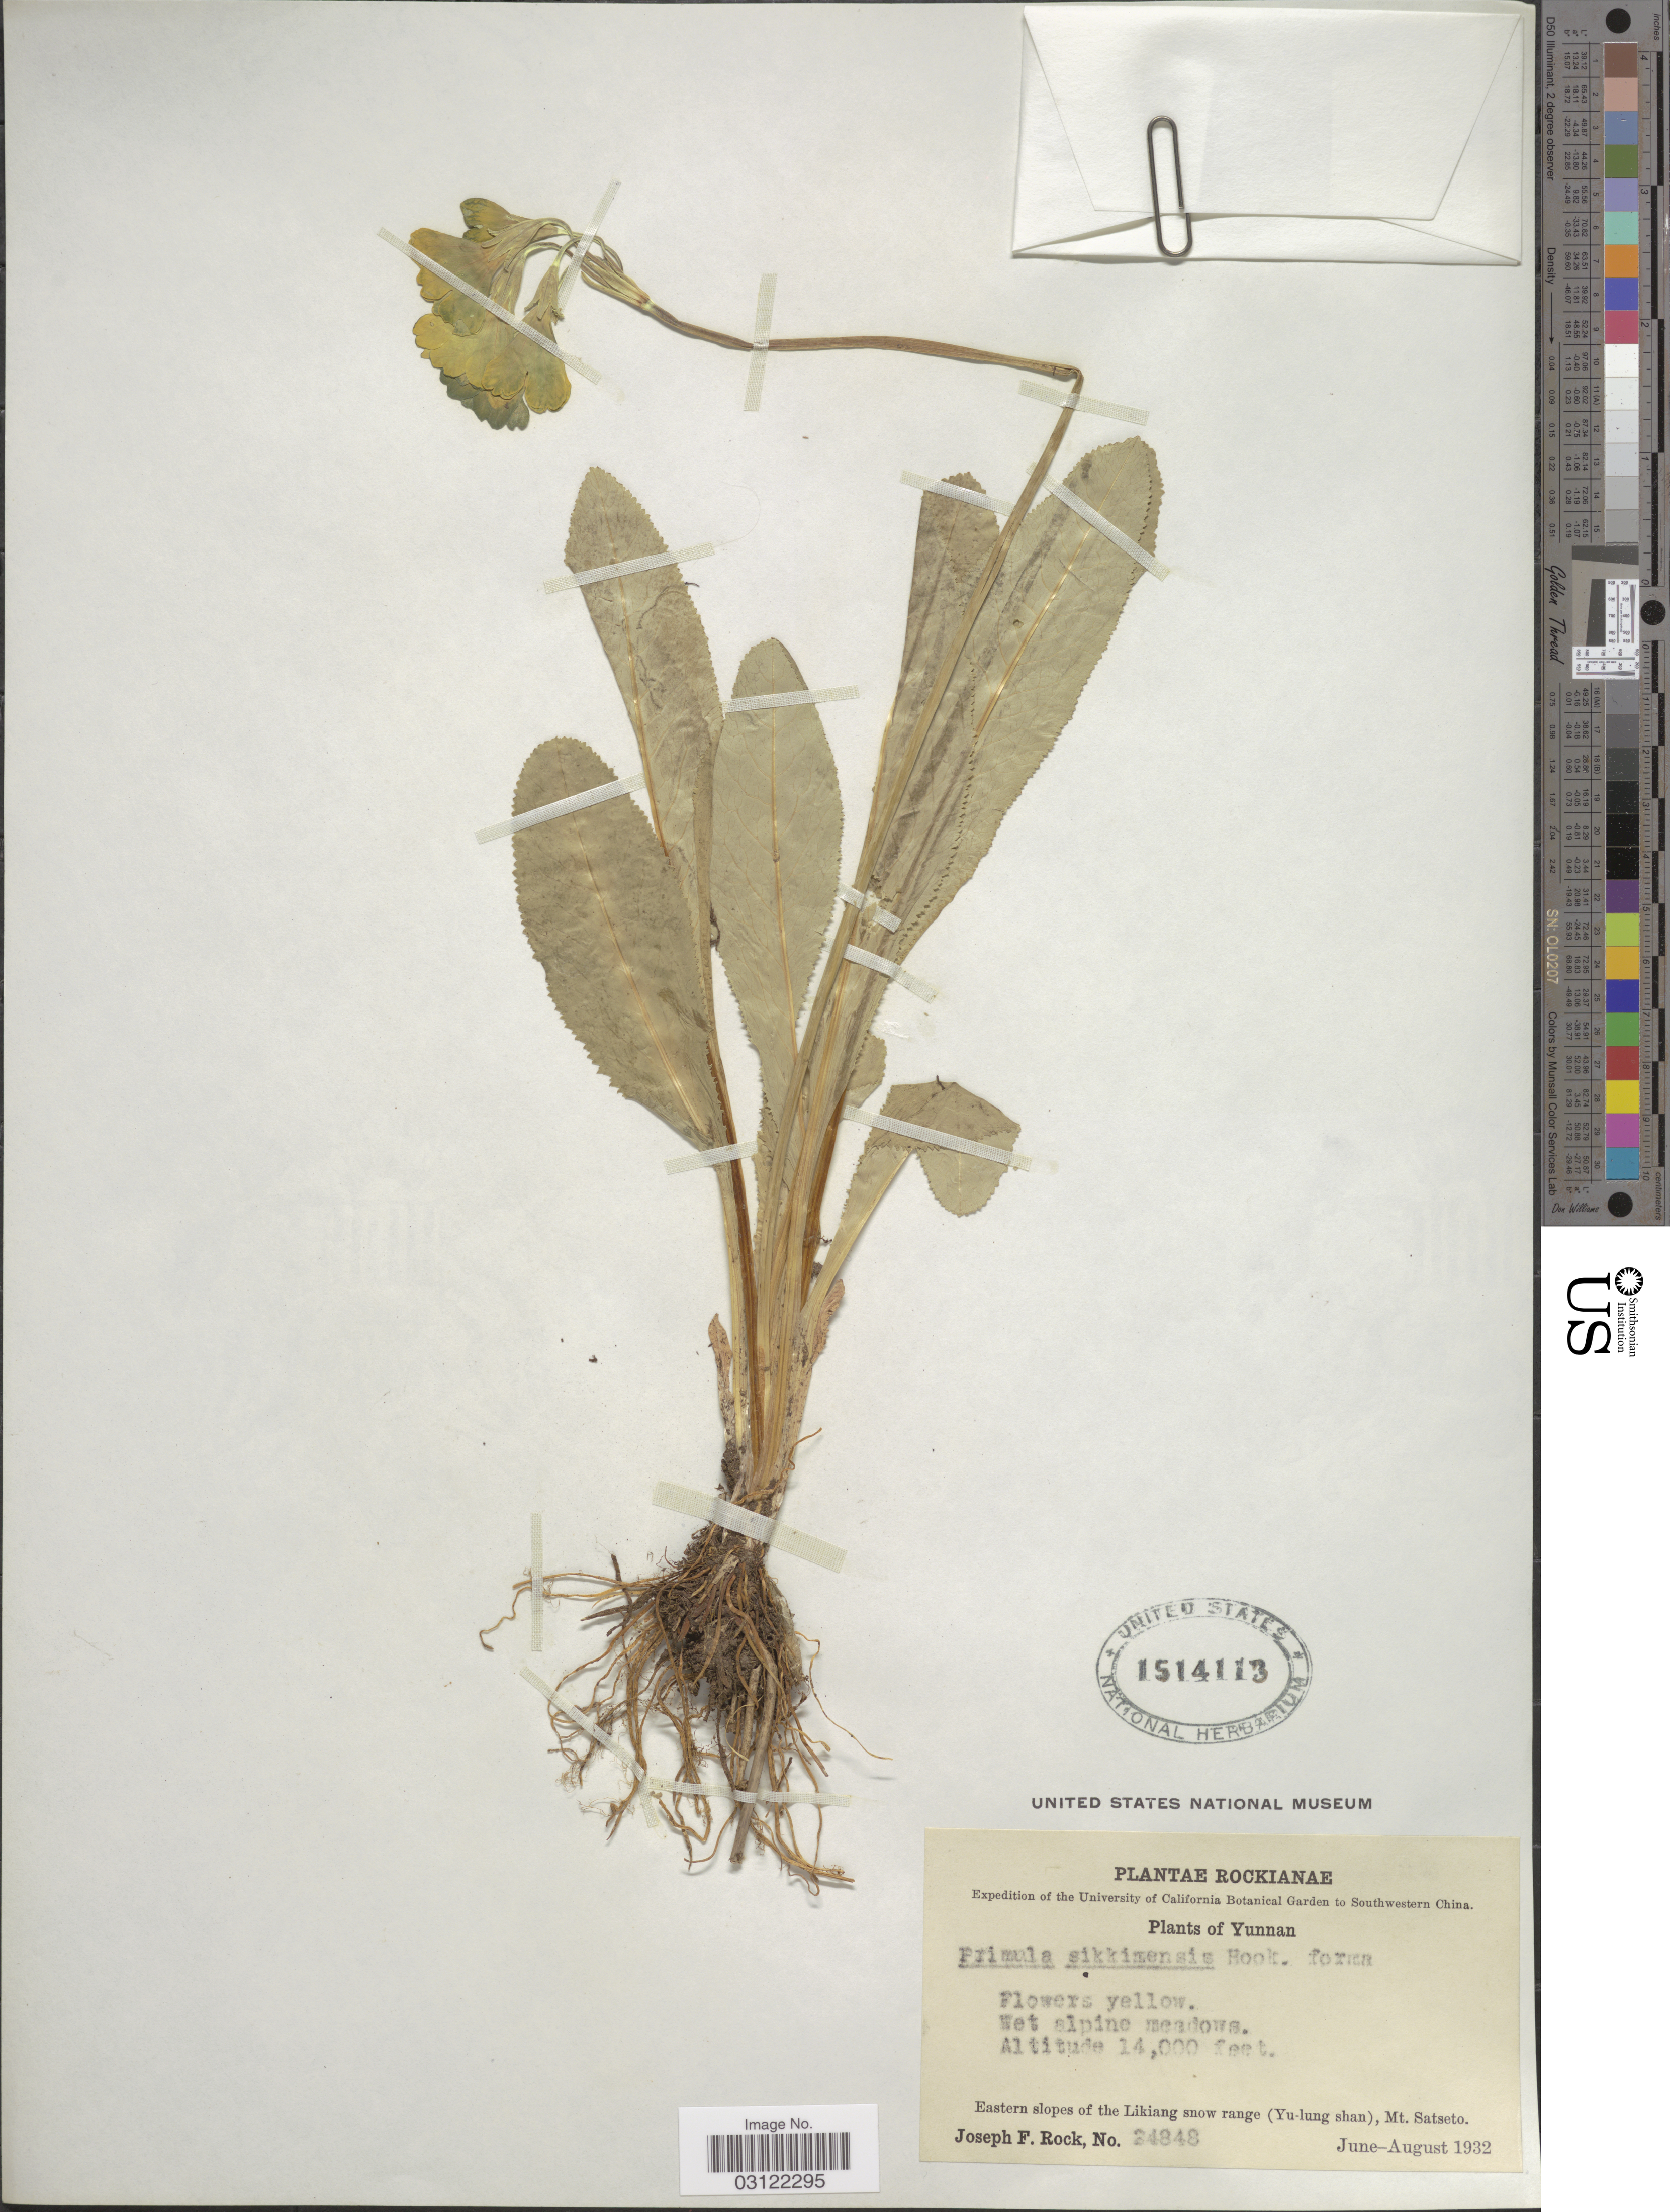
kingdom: Plantae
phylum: Tracheophyta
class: Magnoliopsida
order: Ericales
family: Primulaceae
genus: Primula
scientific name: Primula sikkimensis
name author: Hook.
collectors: J. F. Rock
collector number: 24848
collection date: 1932-06/1932-08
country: China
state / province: Yunnan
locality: Southwestern China. Eastern slopes of the Likiang snow range (Yu-lung shan), Mt. Satseto.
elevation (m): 4267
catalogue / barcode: US 1514113